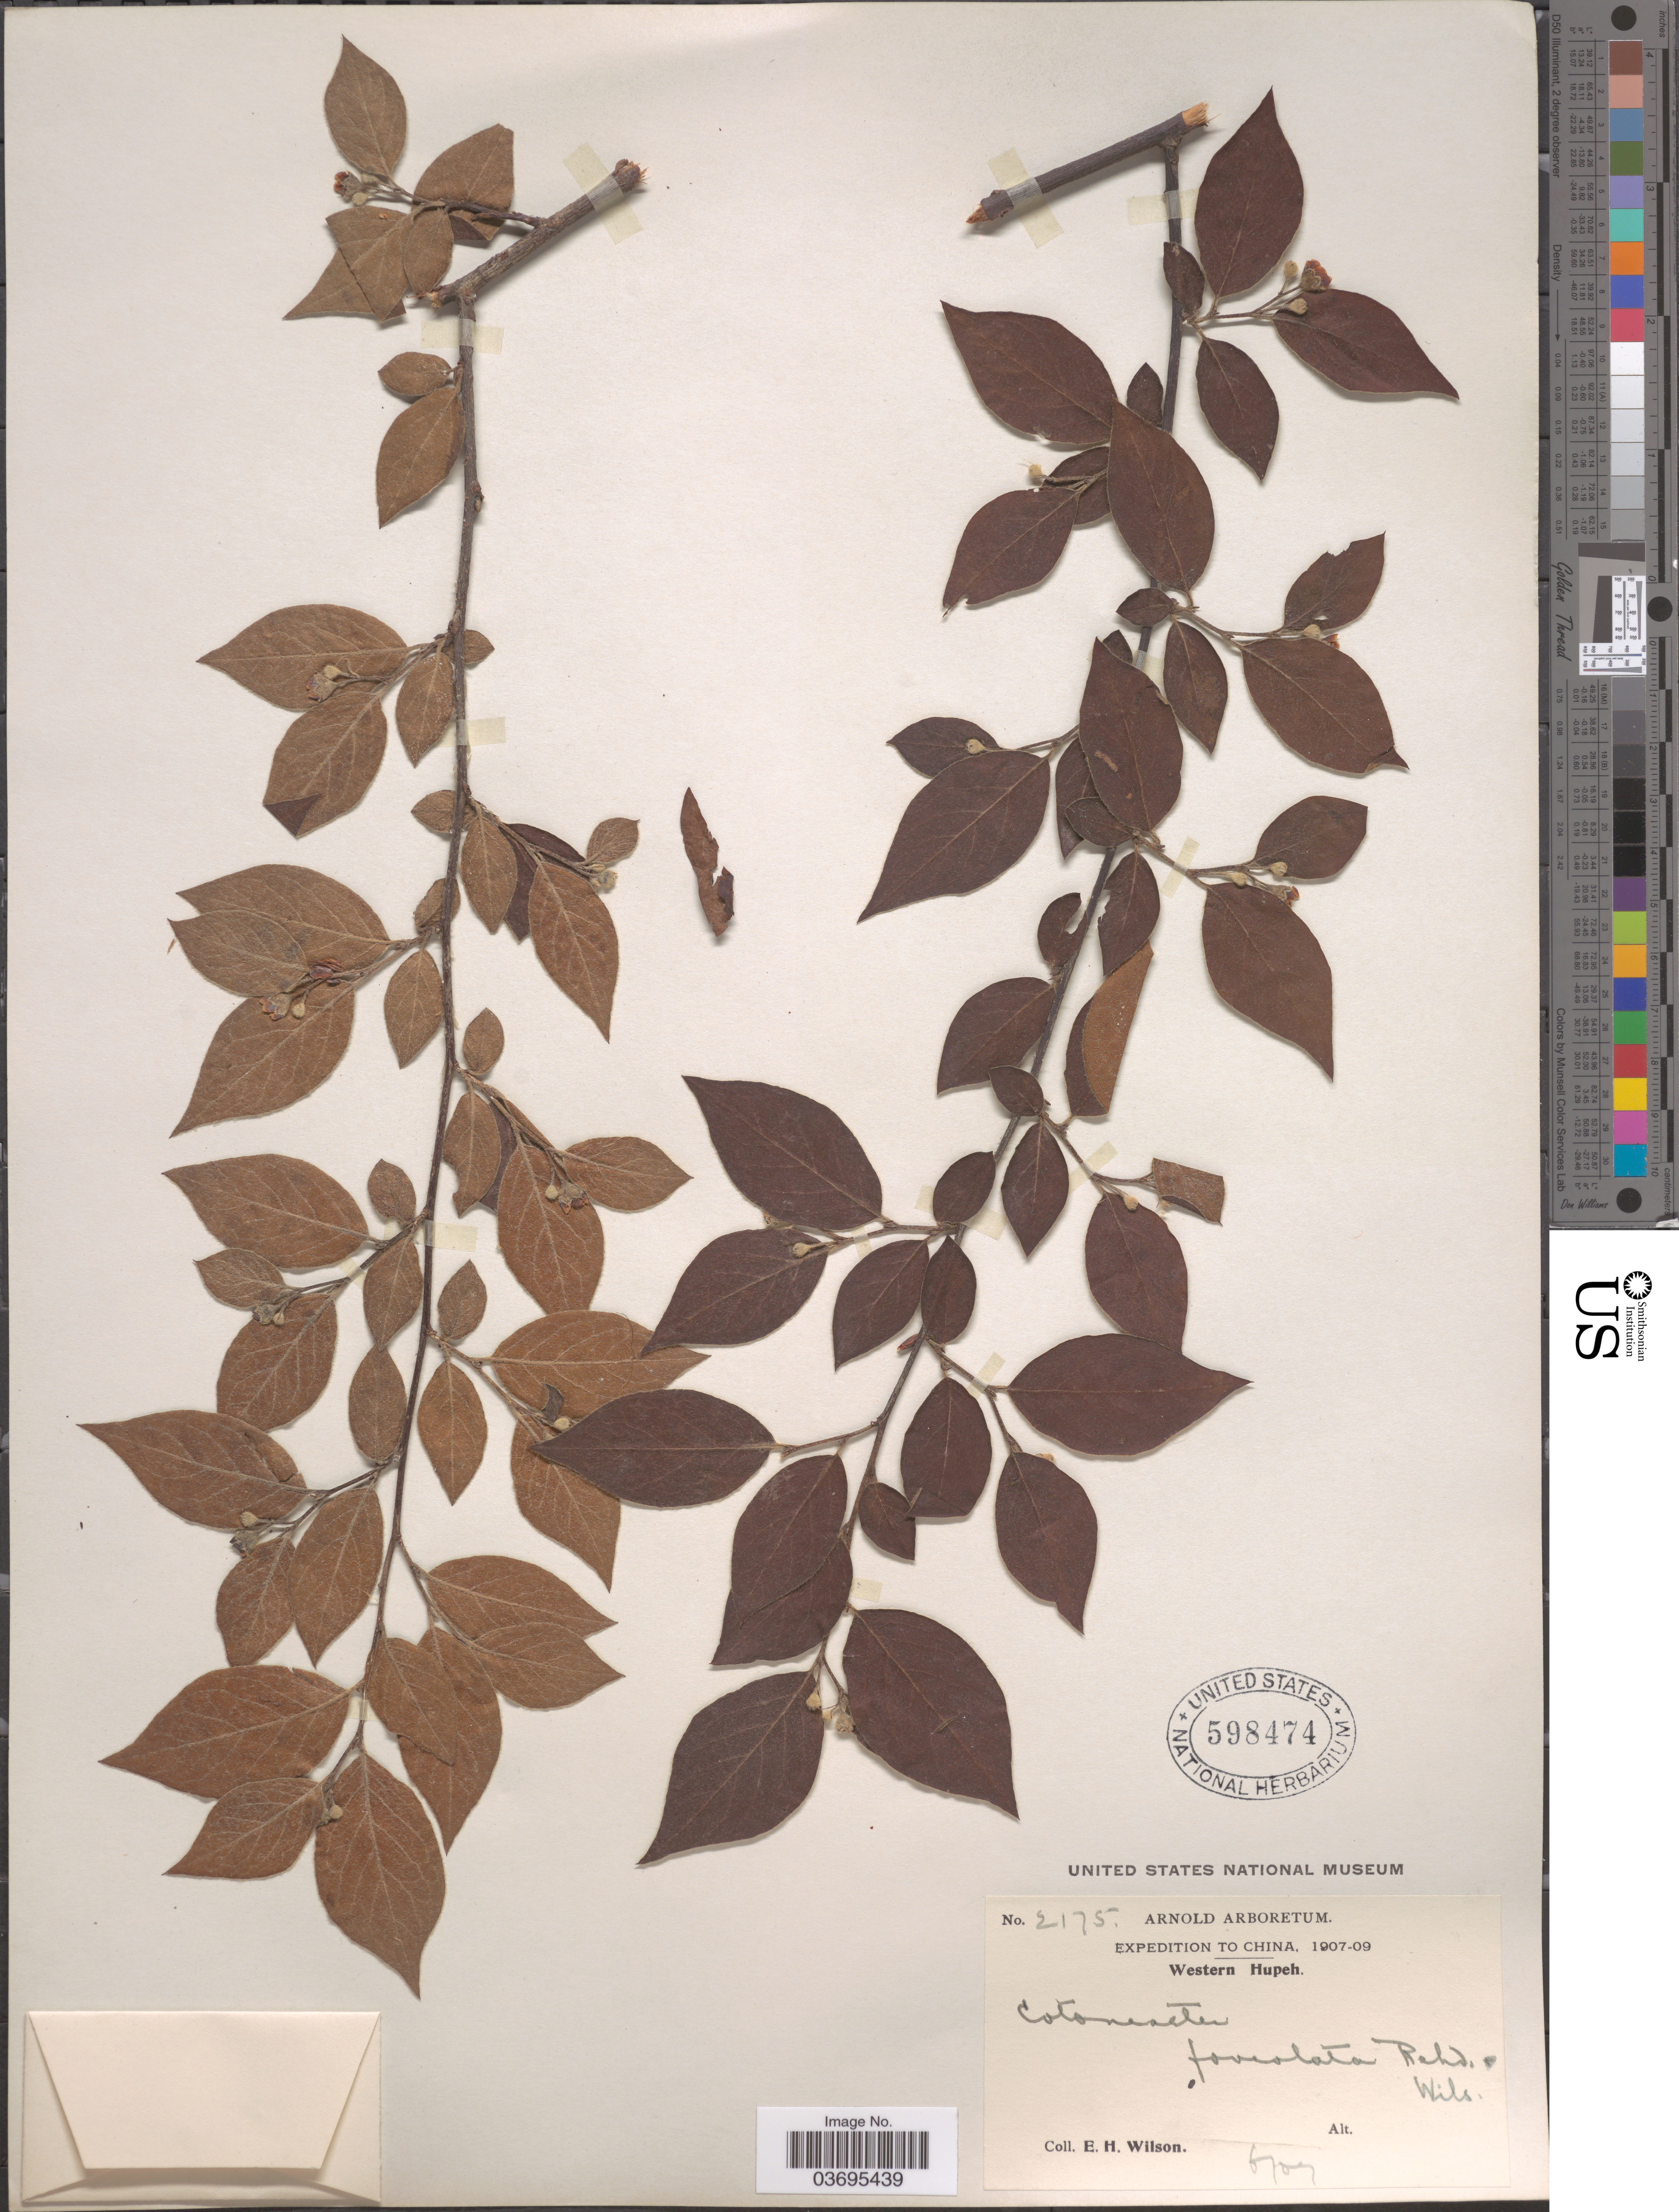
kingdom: Plantae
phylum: Tracheophyta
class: Magnoliopsida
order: Rosales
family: Rosaceae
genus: Cotoneaster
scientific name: Cotoneaster foveolatus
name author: Rehder & E.H. Wilson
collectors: E. Wilson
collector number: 2175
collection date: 1907-06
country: China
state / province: Hubei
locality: Western Hupeh.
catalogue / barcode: US 598474